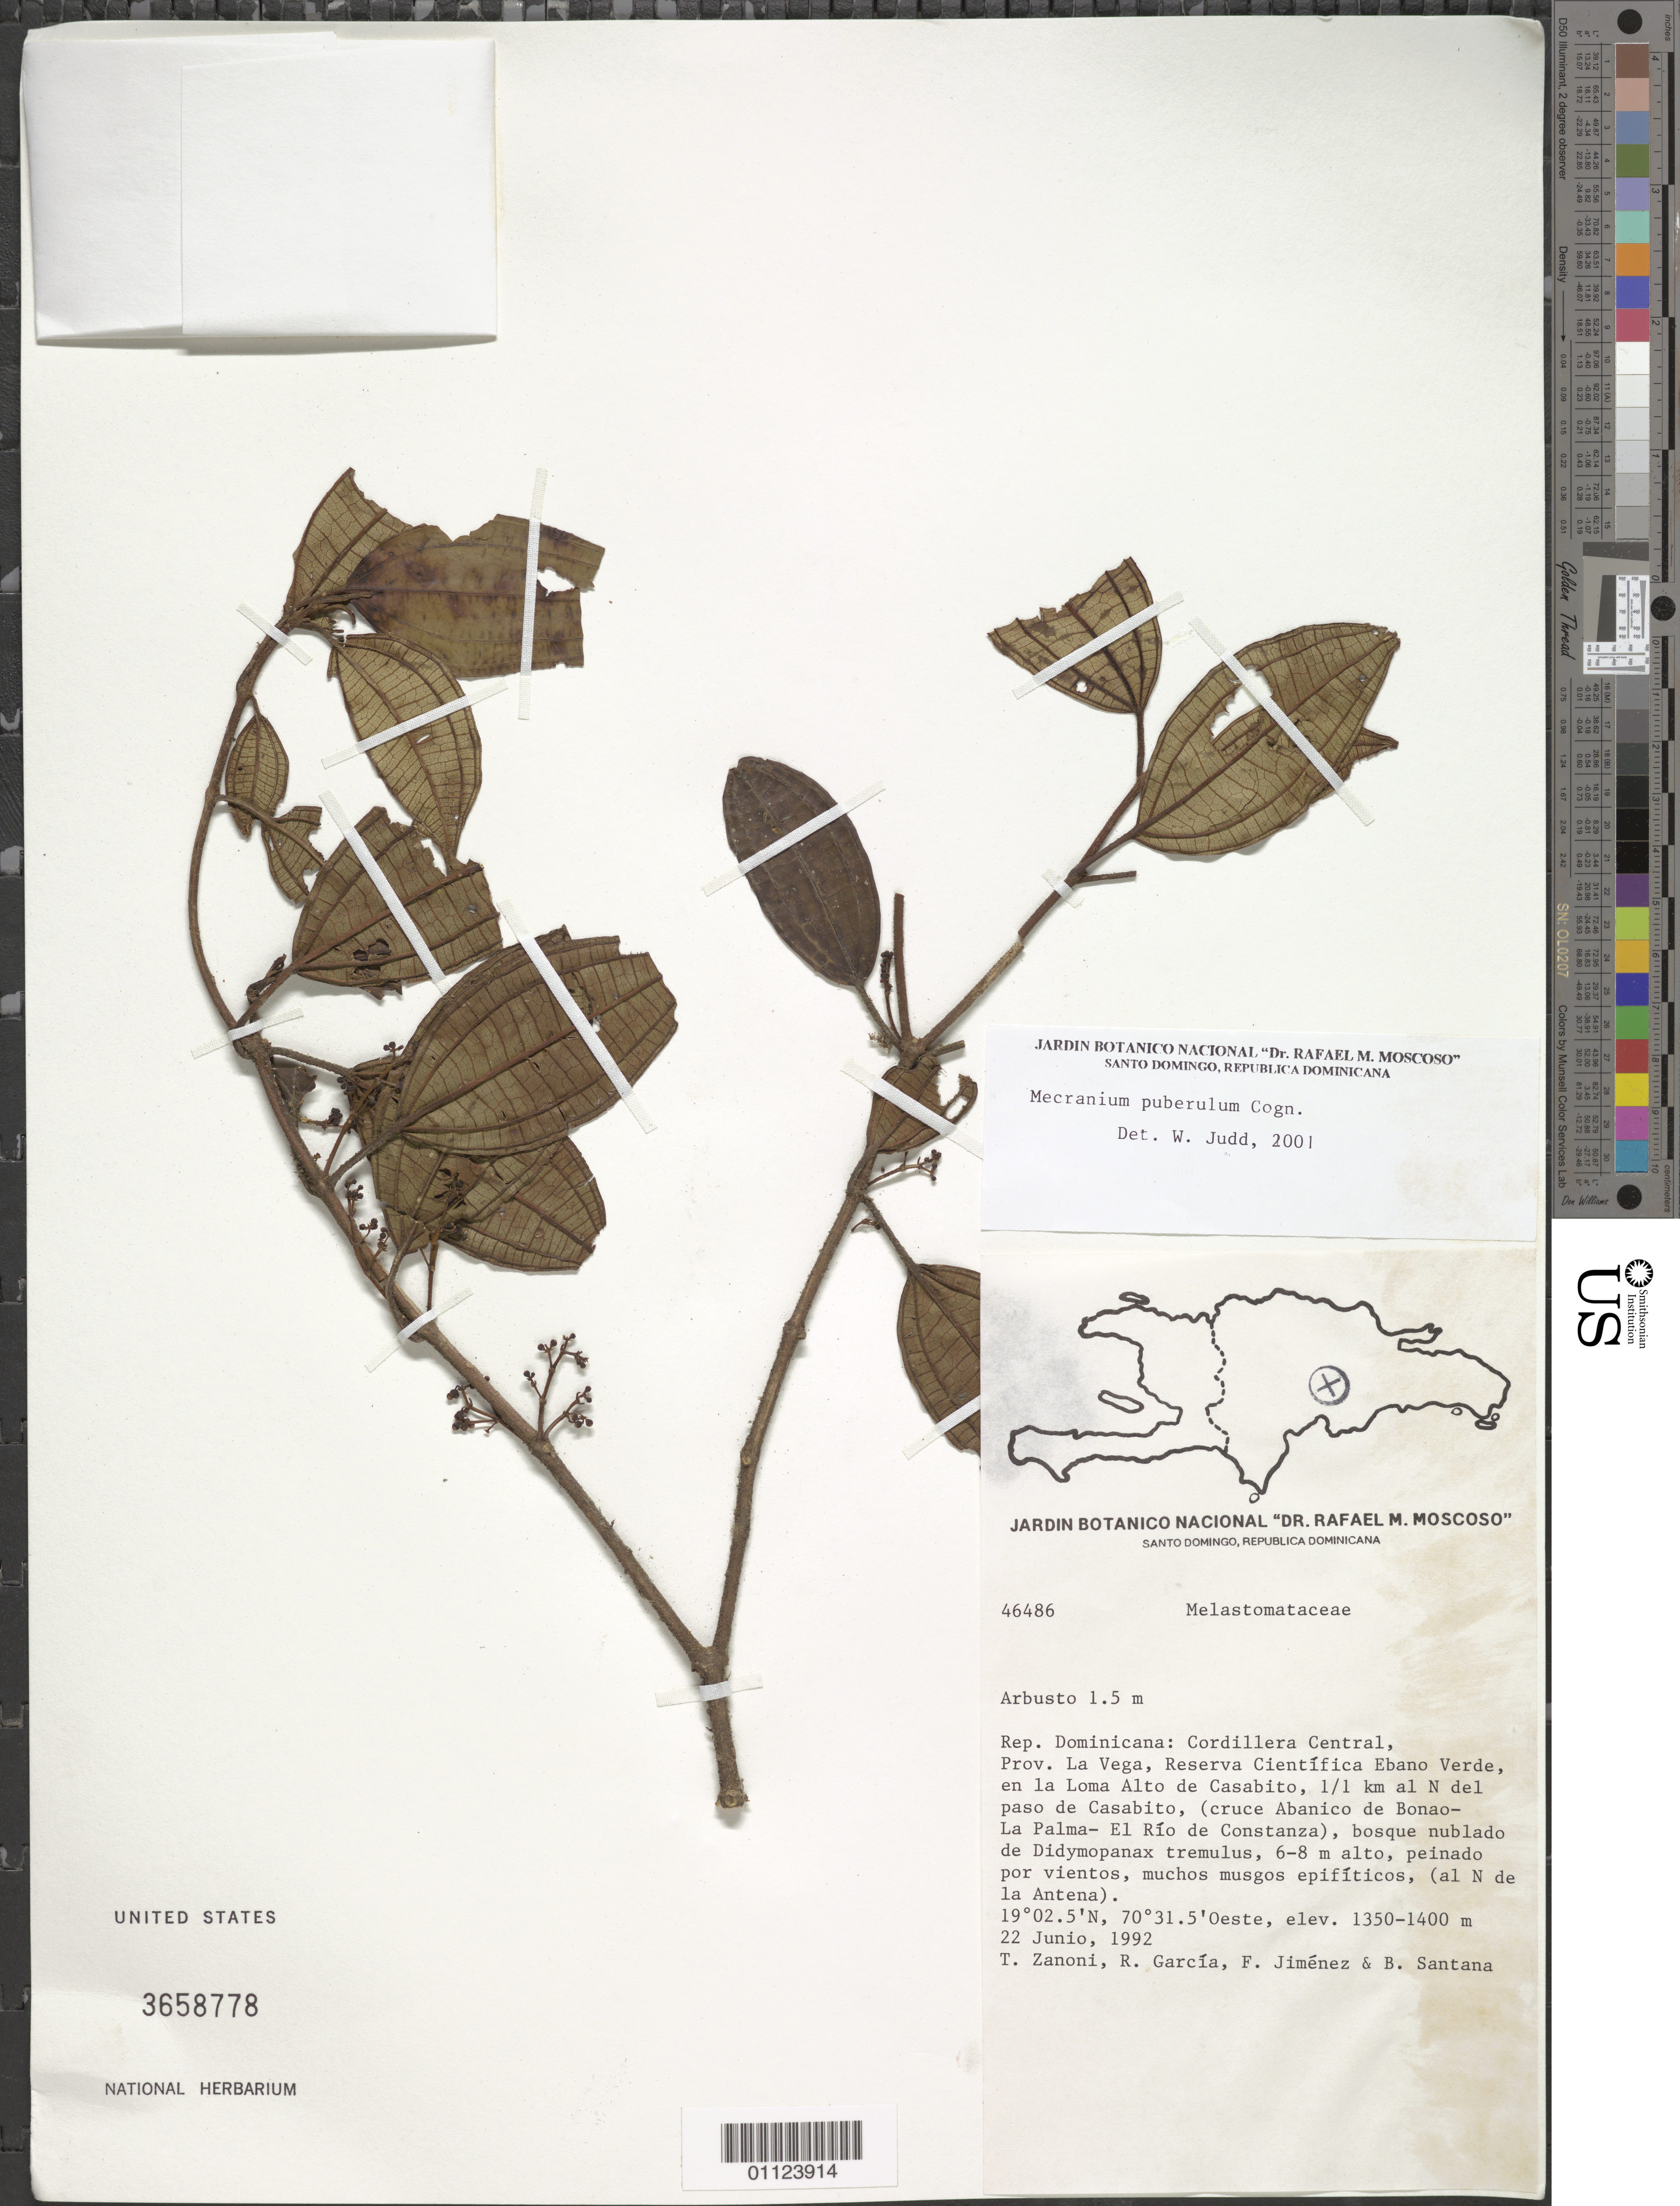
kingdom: Plantae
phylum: Tracheophyta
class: Magnoliopsida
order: Myrtales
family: Melastomataceae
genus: Mecranium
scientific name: Mecranium puberulum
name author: Cogn.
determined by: Judd, Walter S.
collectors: T. A. Zanoni, R. Garcia, F. Jiménez & B. Santana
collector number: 46486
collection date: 1992-06-22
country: Dominican Republic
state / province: La Vega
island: Hispaniola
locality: Cordillera Central, Reserva Cientifica Ebano Verde, en la Loma Alto de Casabito, 1/1 km al N del paso de Casabito, (cruce Abanico de Bonao-La Palma-El Río de Constanza); al N de la Antena.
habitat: Bosque nublado de Didymopanax tremulus, 6-8 m alto, peinado por vientos, muchos musgos epifíticos.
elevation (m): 1350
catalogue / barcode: US 3658778